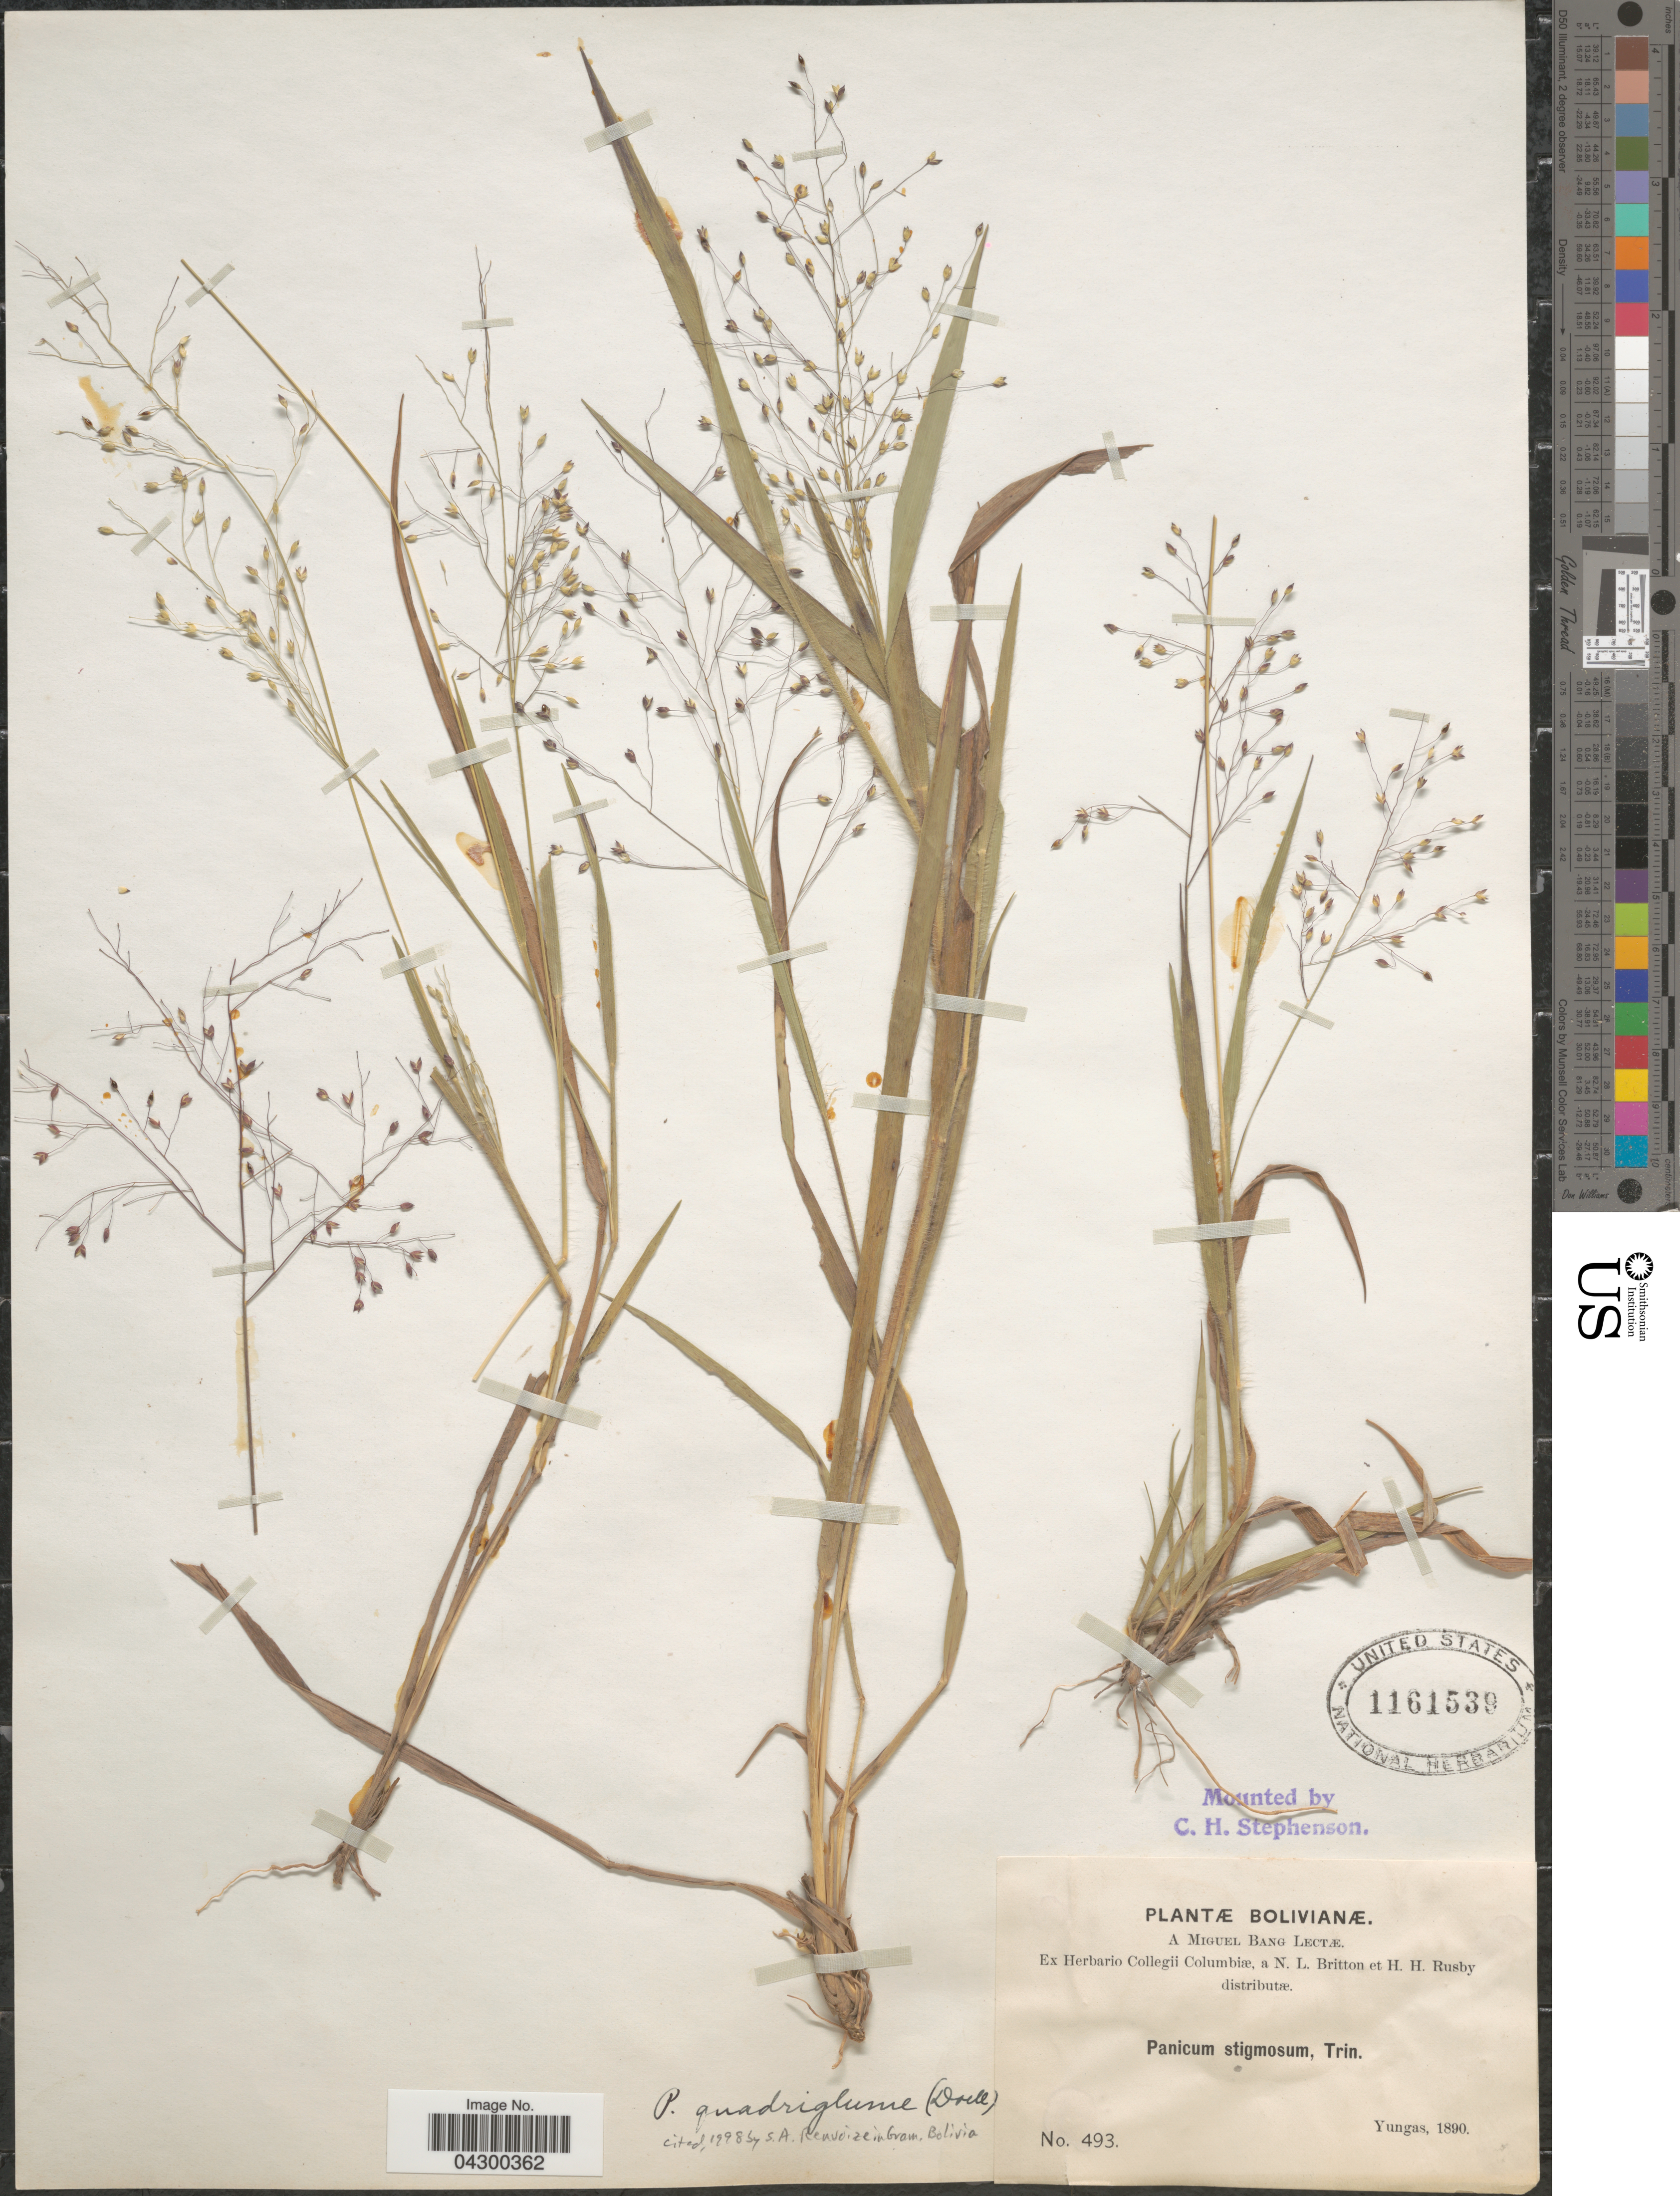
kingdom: Plantae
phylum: Tracheophyta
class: Liliopsida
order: Poales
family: Poaceae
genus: Panicum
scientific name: Panicum quadriglume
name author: (Döll) Hitchc.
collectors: M. Bang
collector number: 493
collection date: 1890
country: Bolivia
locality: Bolivianæ. Yungas.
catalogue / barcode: US 1161539